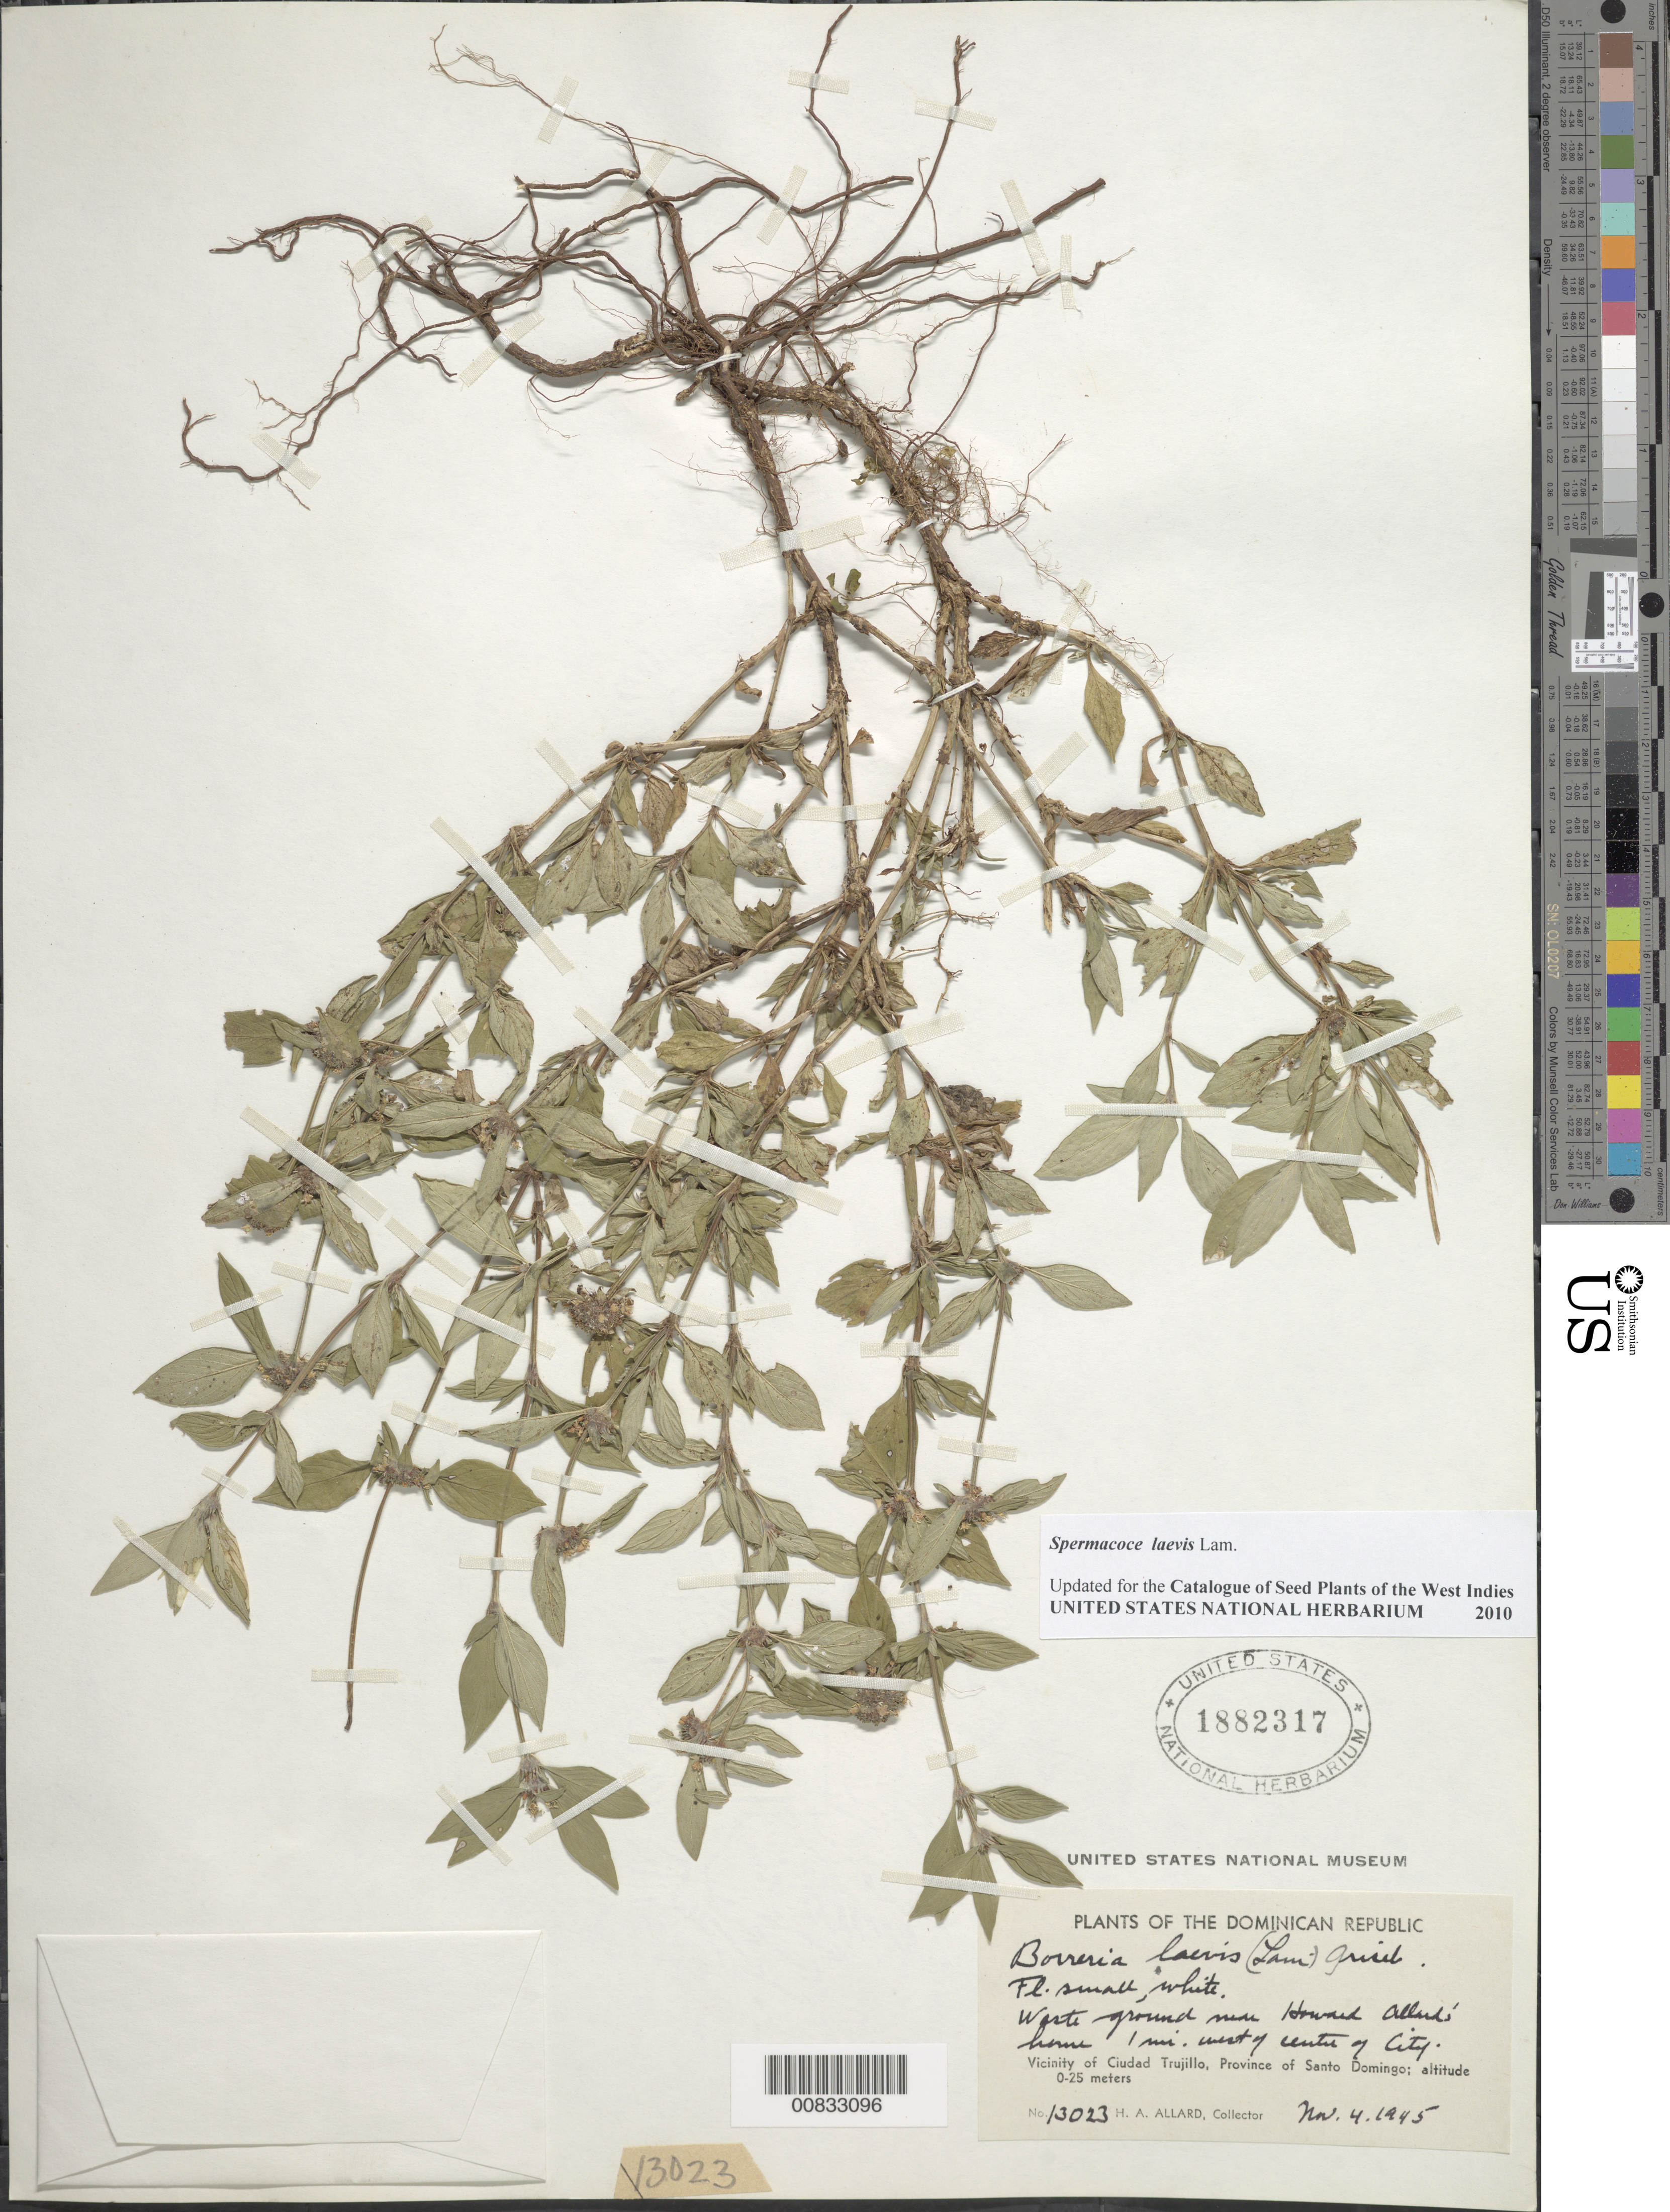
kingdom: Plantae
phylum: Tracheophyta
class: Magnoliopsida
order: Gentianales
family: Rubiaceae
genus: Spermacoce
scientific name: Spermacoce laevis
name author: Lam.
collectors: H. A. Allard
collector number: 13023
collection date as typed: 04 Nov 1945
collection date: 1945-11-04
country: Dominican Republic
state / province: Distrito Nacional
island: Hispaniola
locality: Vicinity of Santo Domingo City, near Howard Allard's home, 1 mile W of center of city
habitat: Waste ground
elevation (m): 0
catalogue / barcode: US 1882317